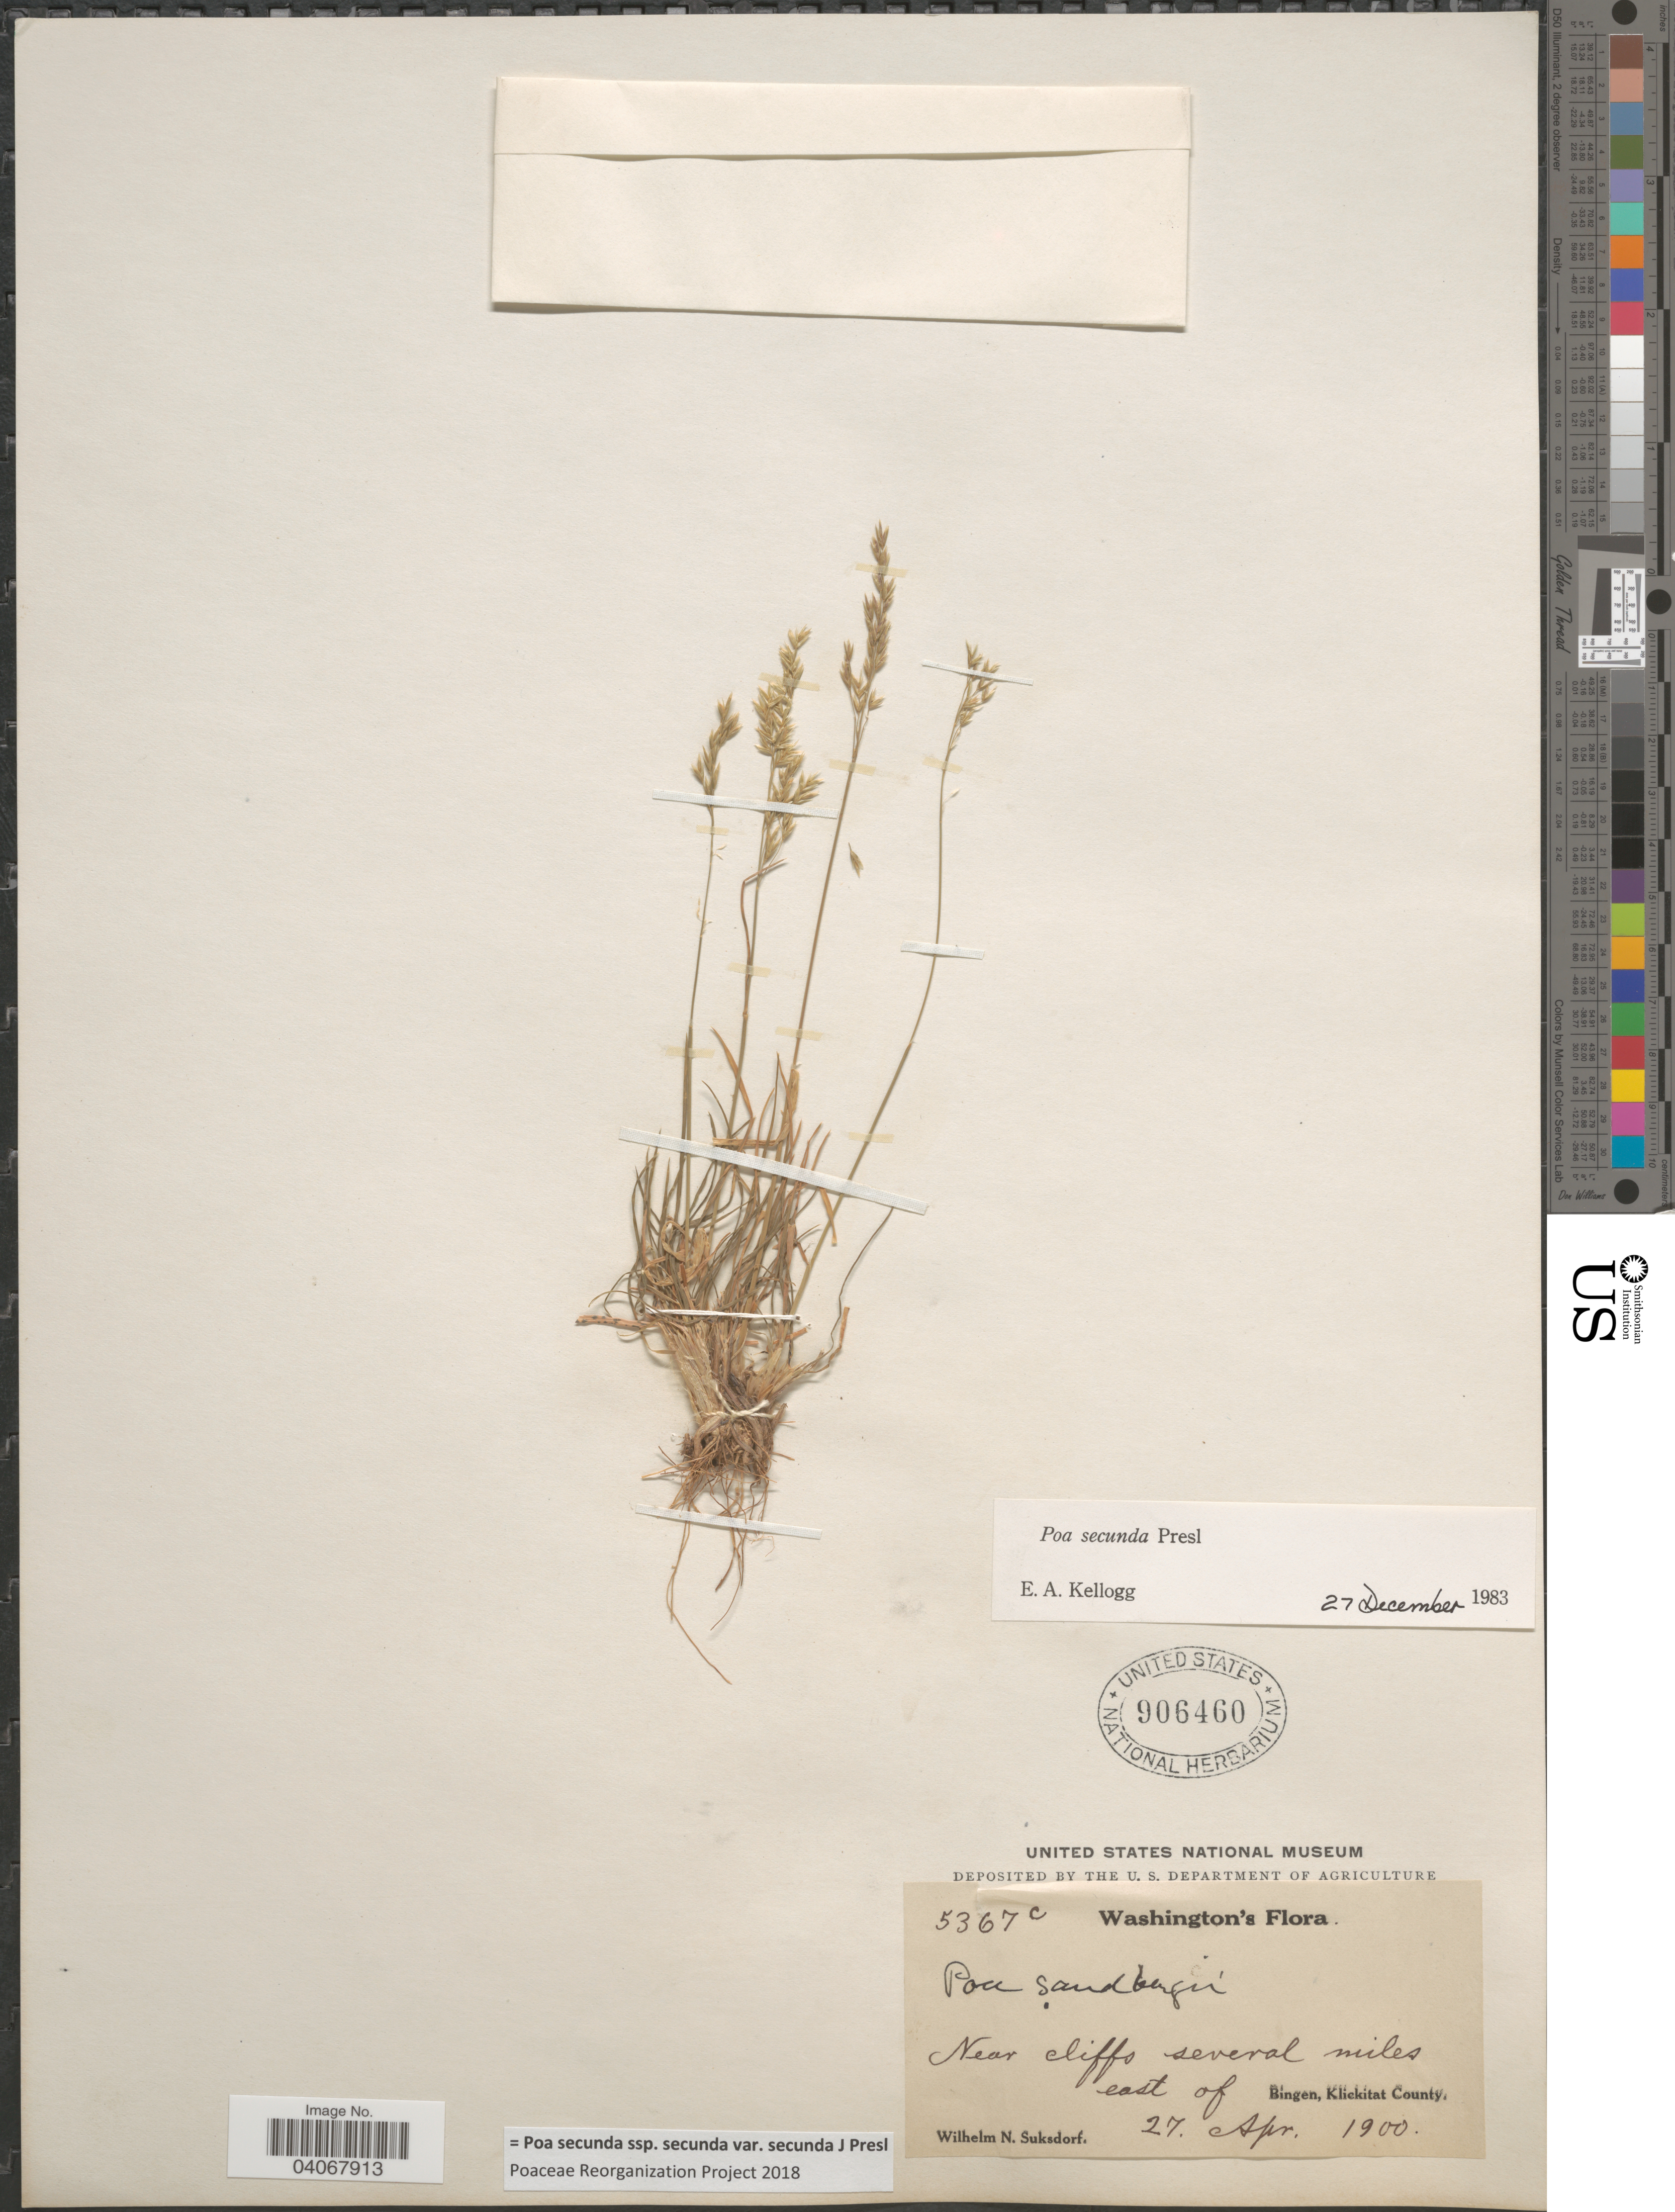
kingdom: Plantae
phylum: Tracheophyta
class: Liliopsida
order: Poales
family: Poaceae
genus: Poa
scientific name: Poa secunda subsp. secunda var. secunda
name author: J. Presl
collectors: W. N. Suksdorf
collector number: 5367c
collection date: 1900-04-27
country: United States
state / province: Washington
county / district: Klickitat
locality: Near cliffs several miles east of Bingen, Klickitat County.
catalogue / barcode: US 906460